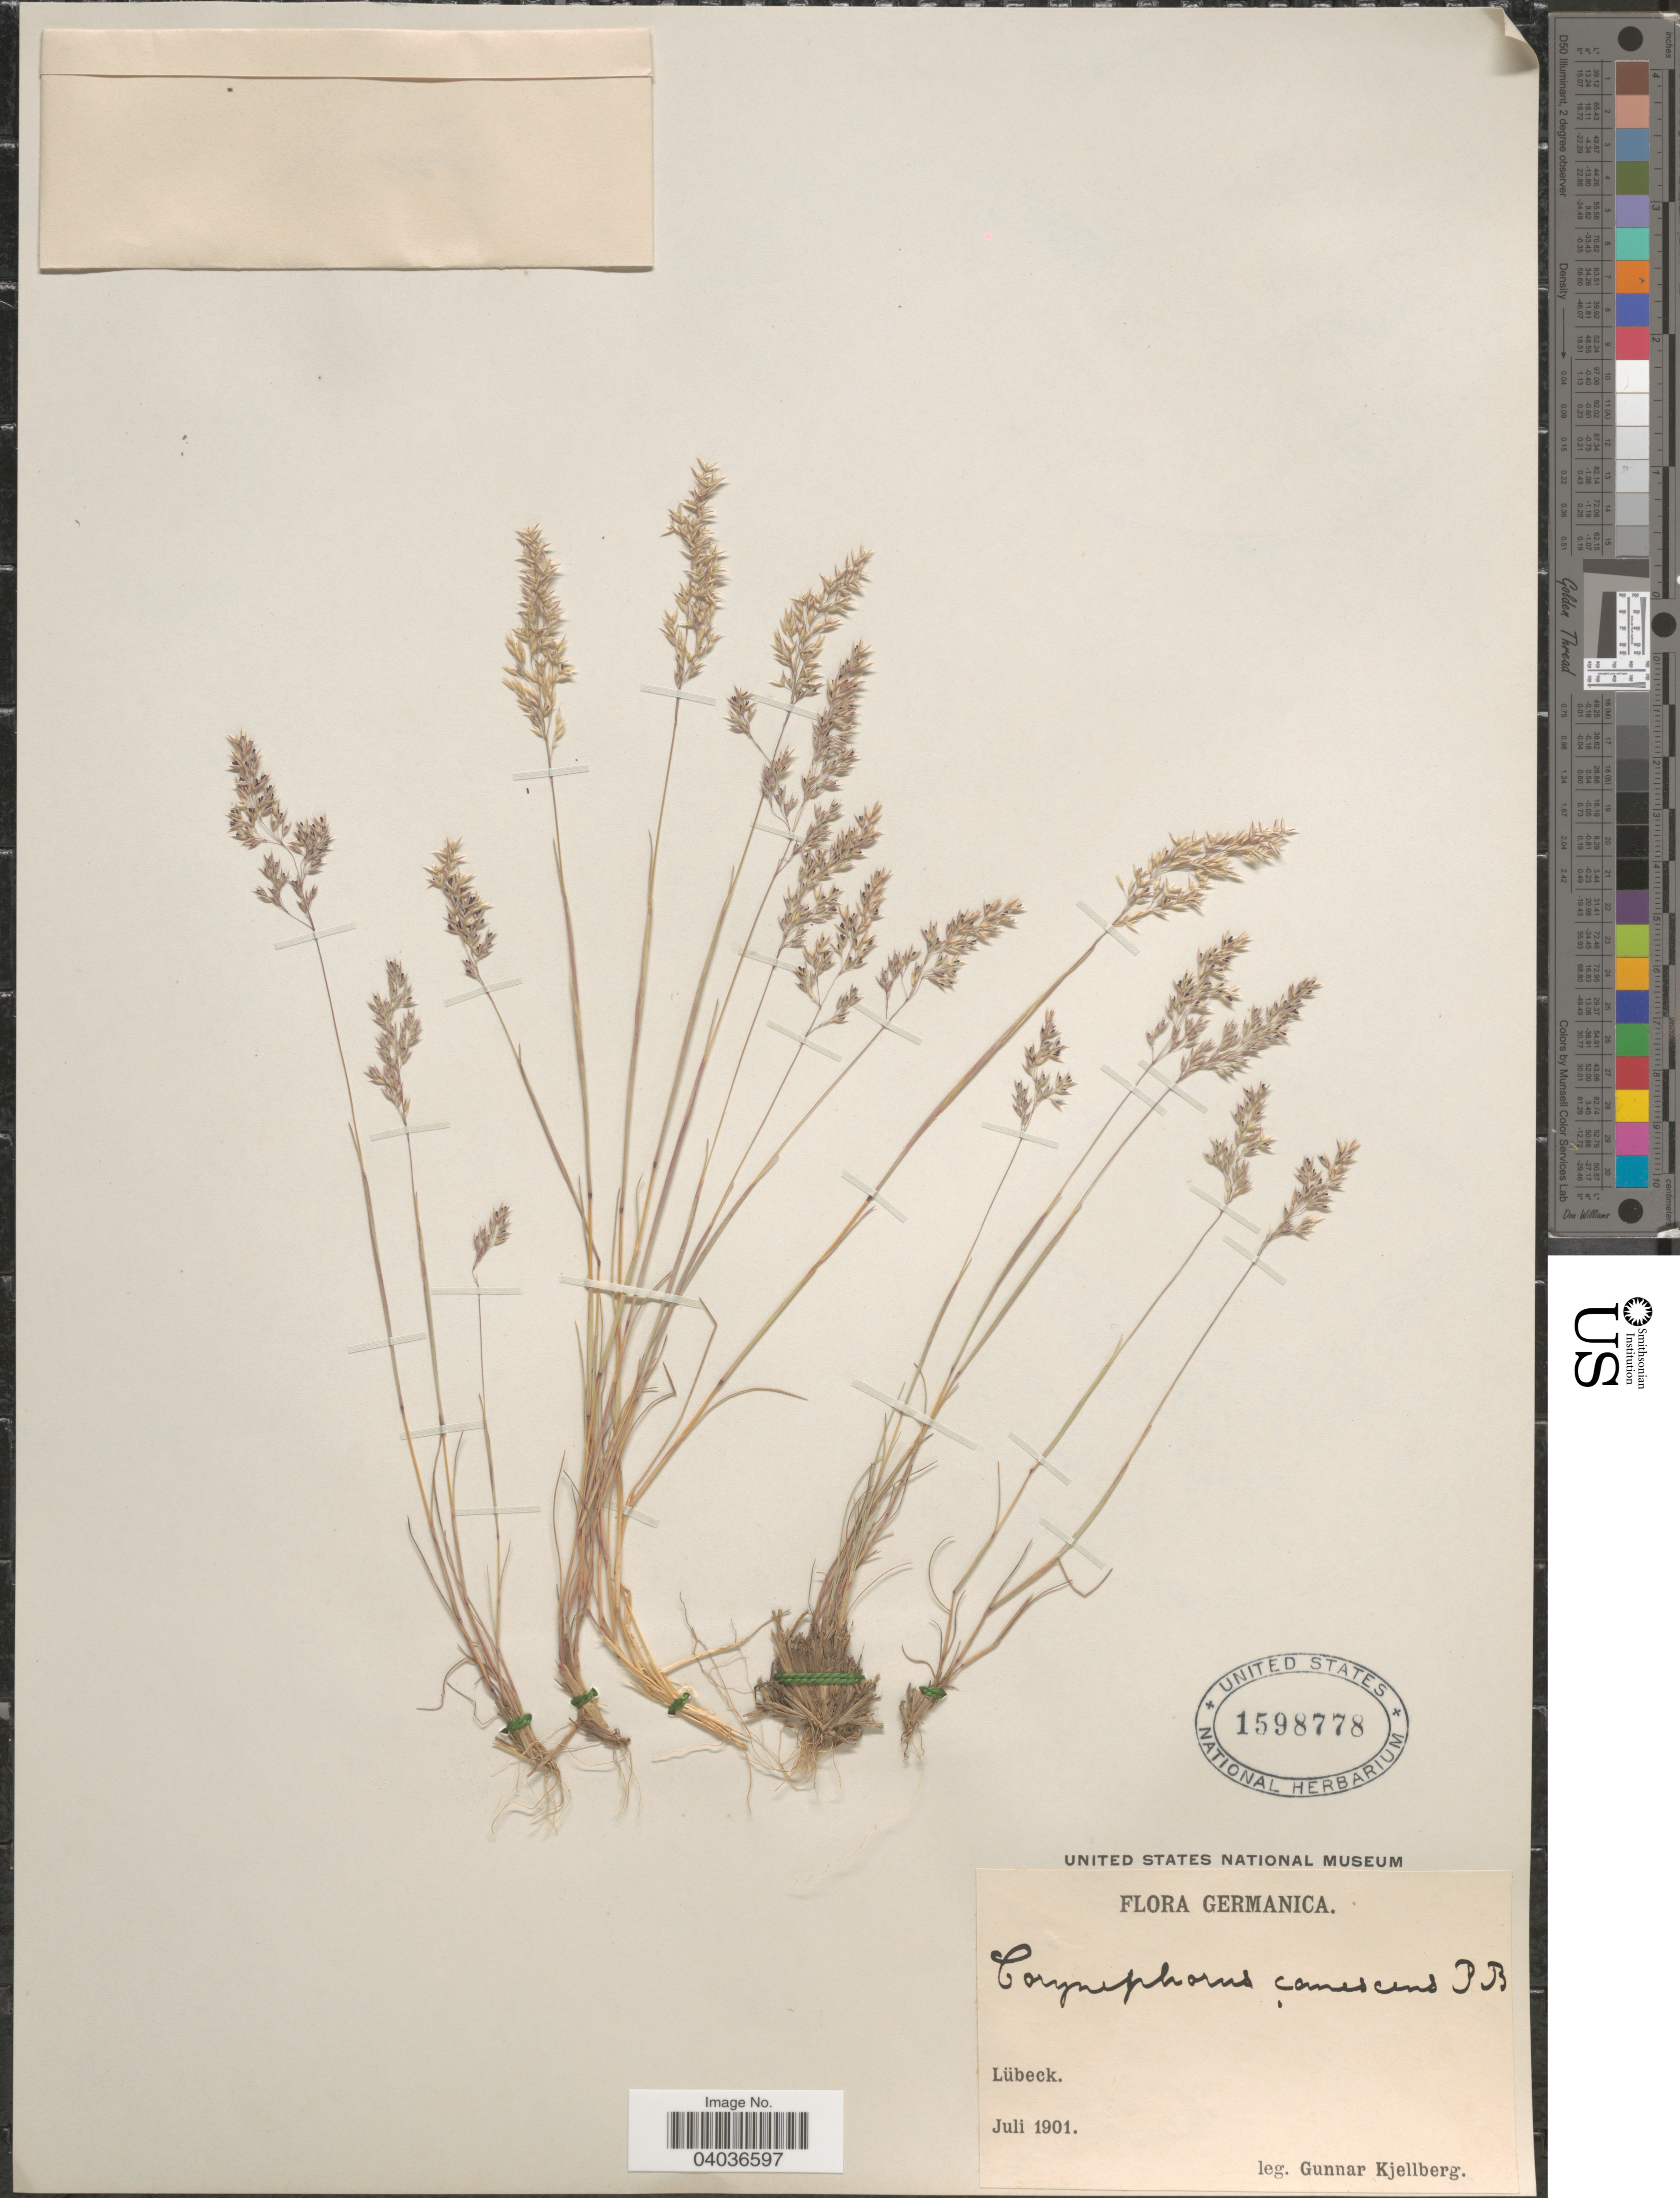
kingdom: Plantae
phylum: Tracheophyta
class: Liliopsida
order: Poales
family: Poaceae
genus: Corynephorus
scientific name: Corynephorus canescens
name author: (L, MEL) P. Beauv.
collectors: G. Kjellberg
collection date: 1901-07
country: Germany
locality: Germanica. Lübeck.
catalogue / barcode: US 1598778